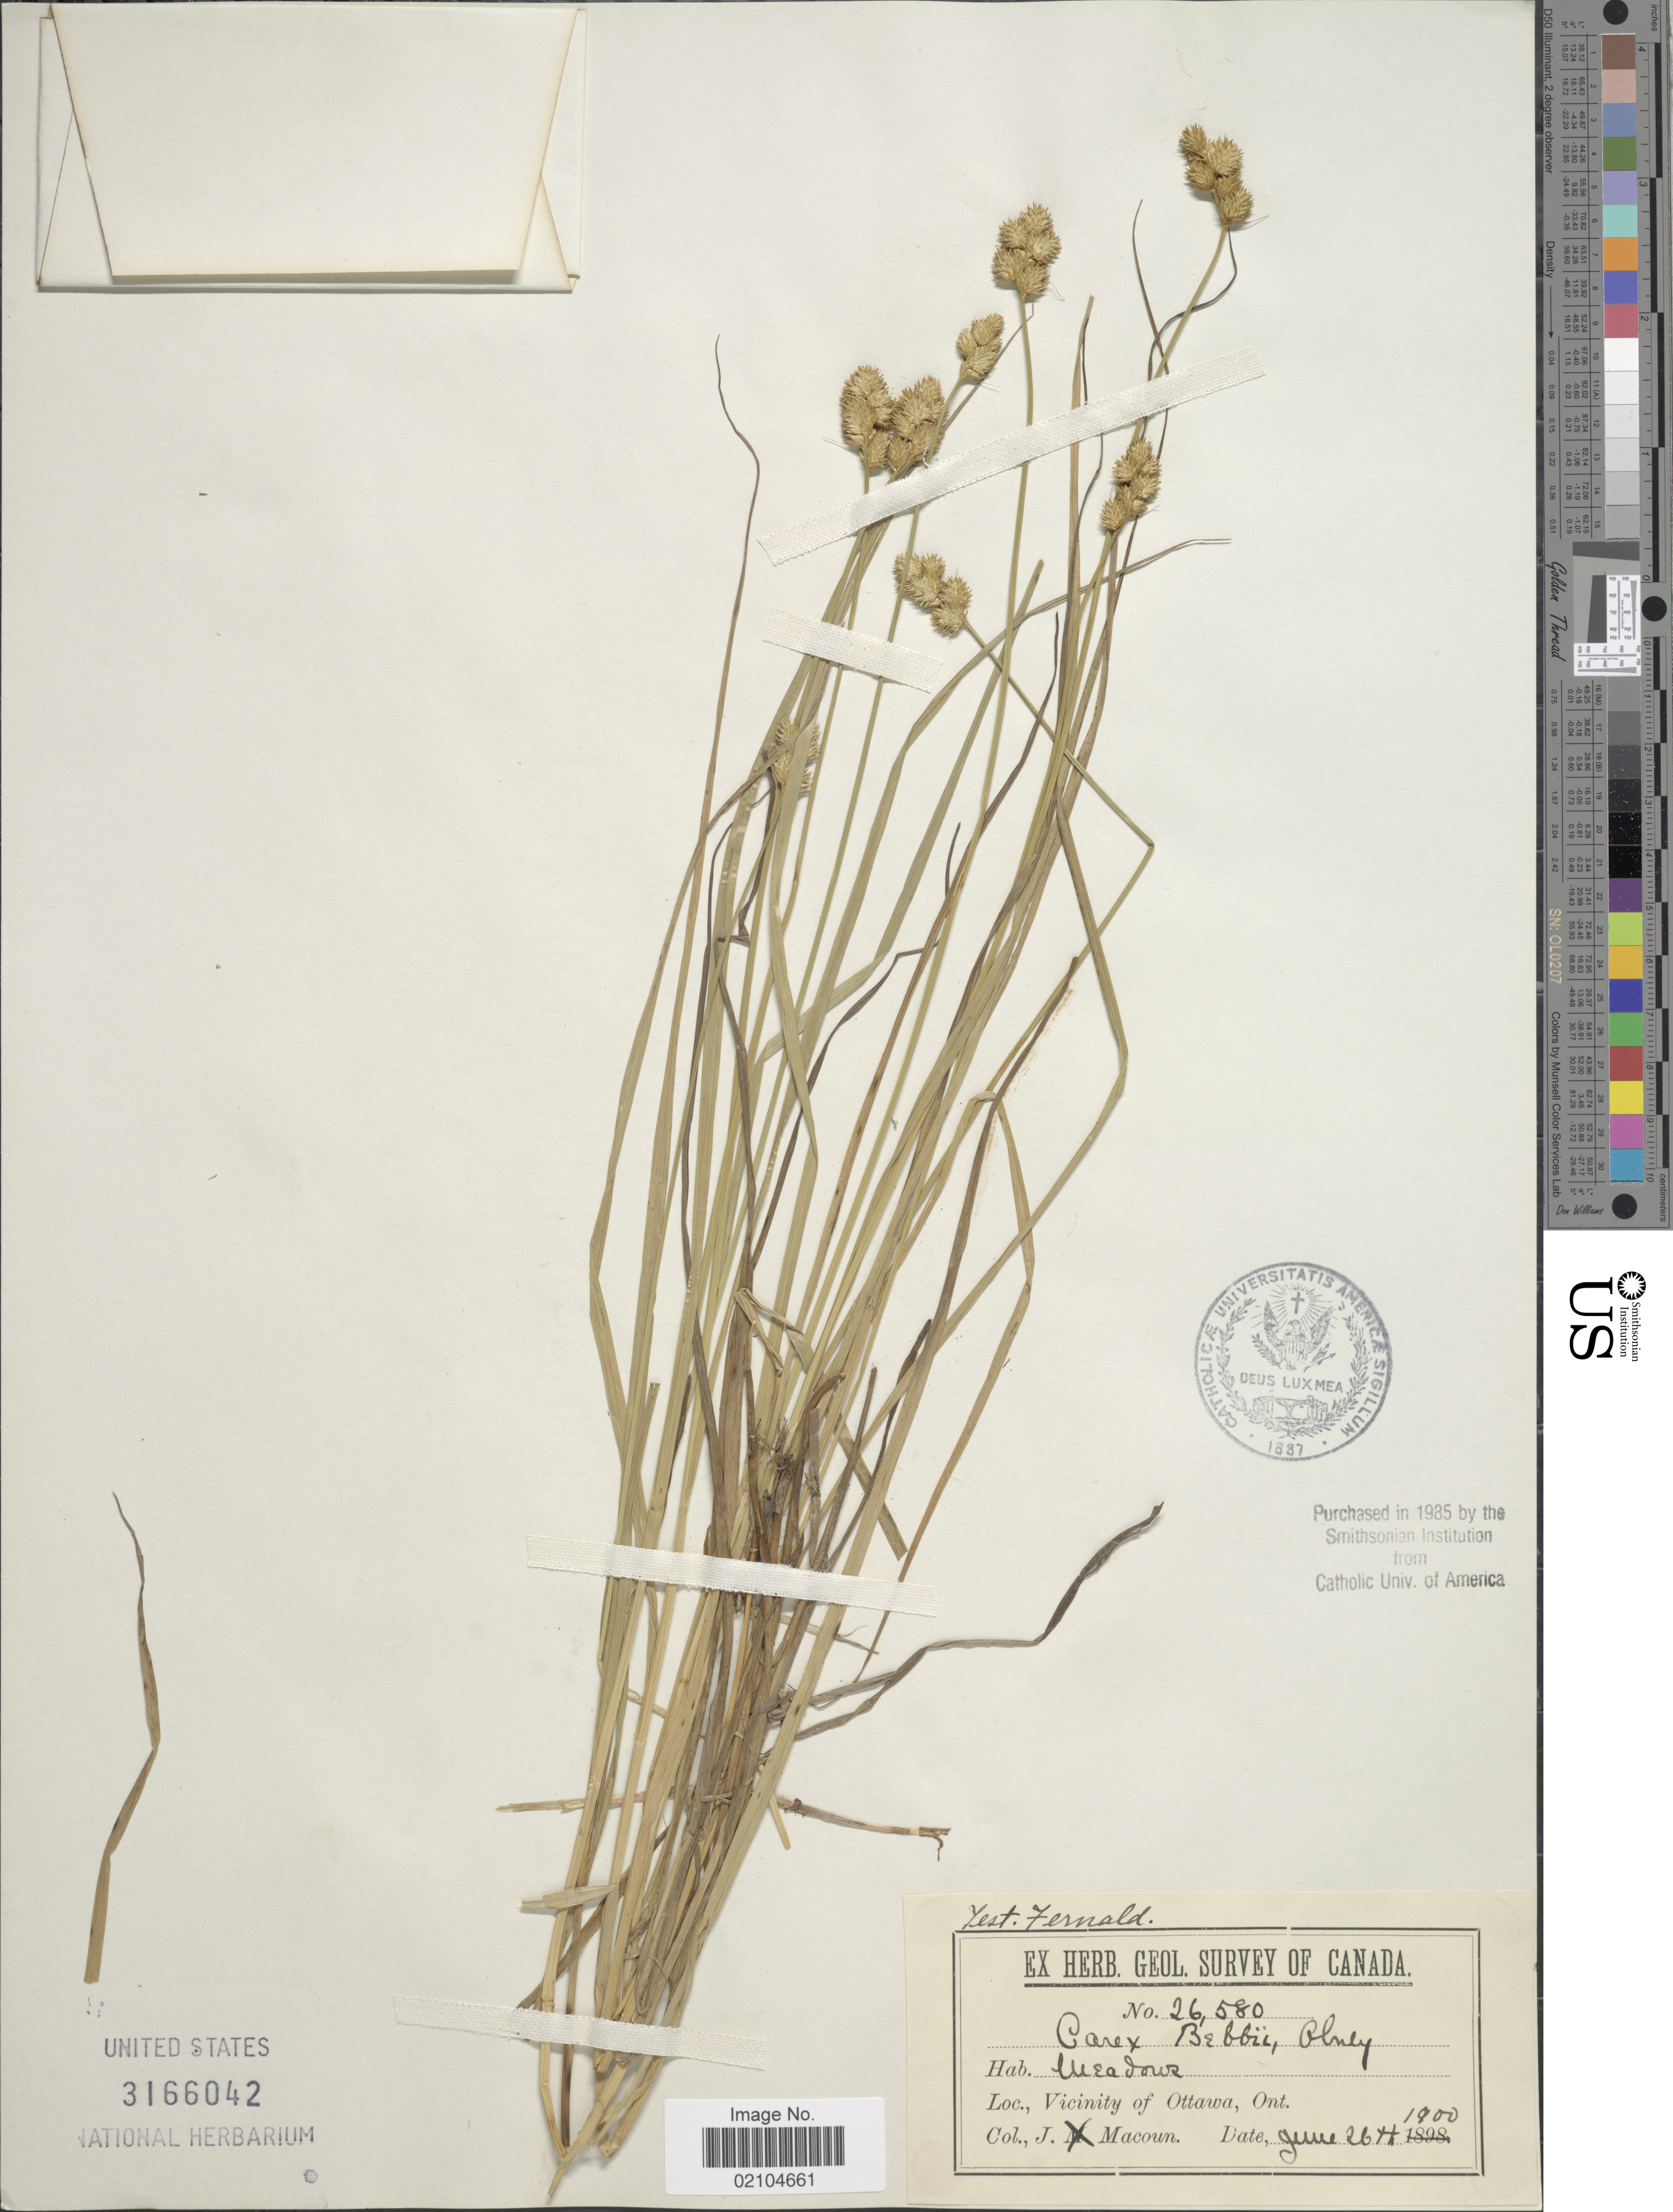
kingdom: Plantae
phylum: Tracheophyta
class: Liliopsida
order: Poales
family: Cyperaceae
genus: Carex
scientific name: Carex bebbii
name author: (L.H. Bailey) Olney ex Fernald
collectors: J. Macoun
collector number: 26580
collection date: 1900-06-26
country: Canada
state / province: Ontario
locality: Vicinity of Ottawa, Ont.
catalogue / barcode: US 3166042